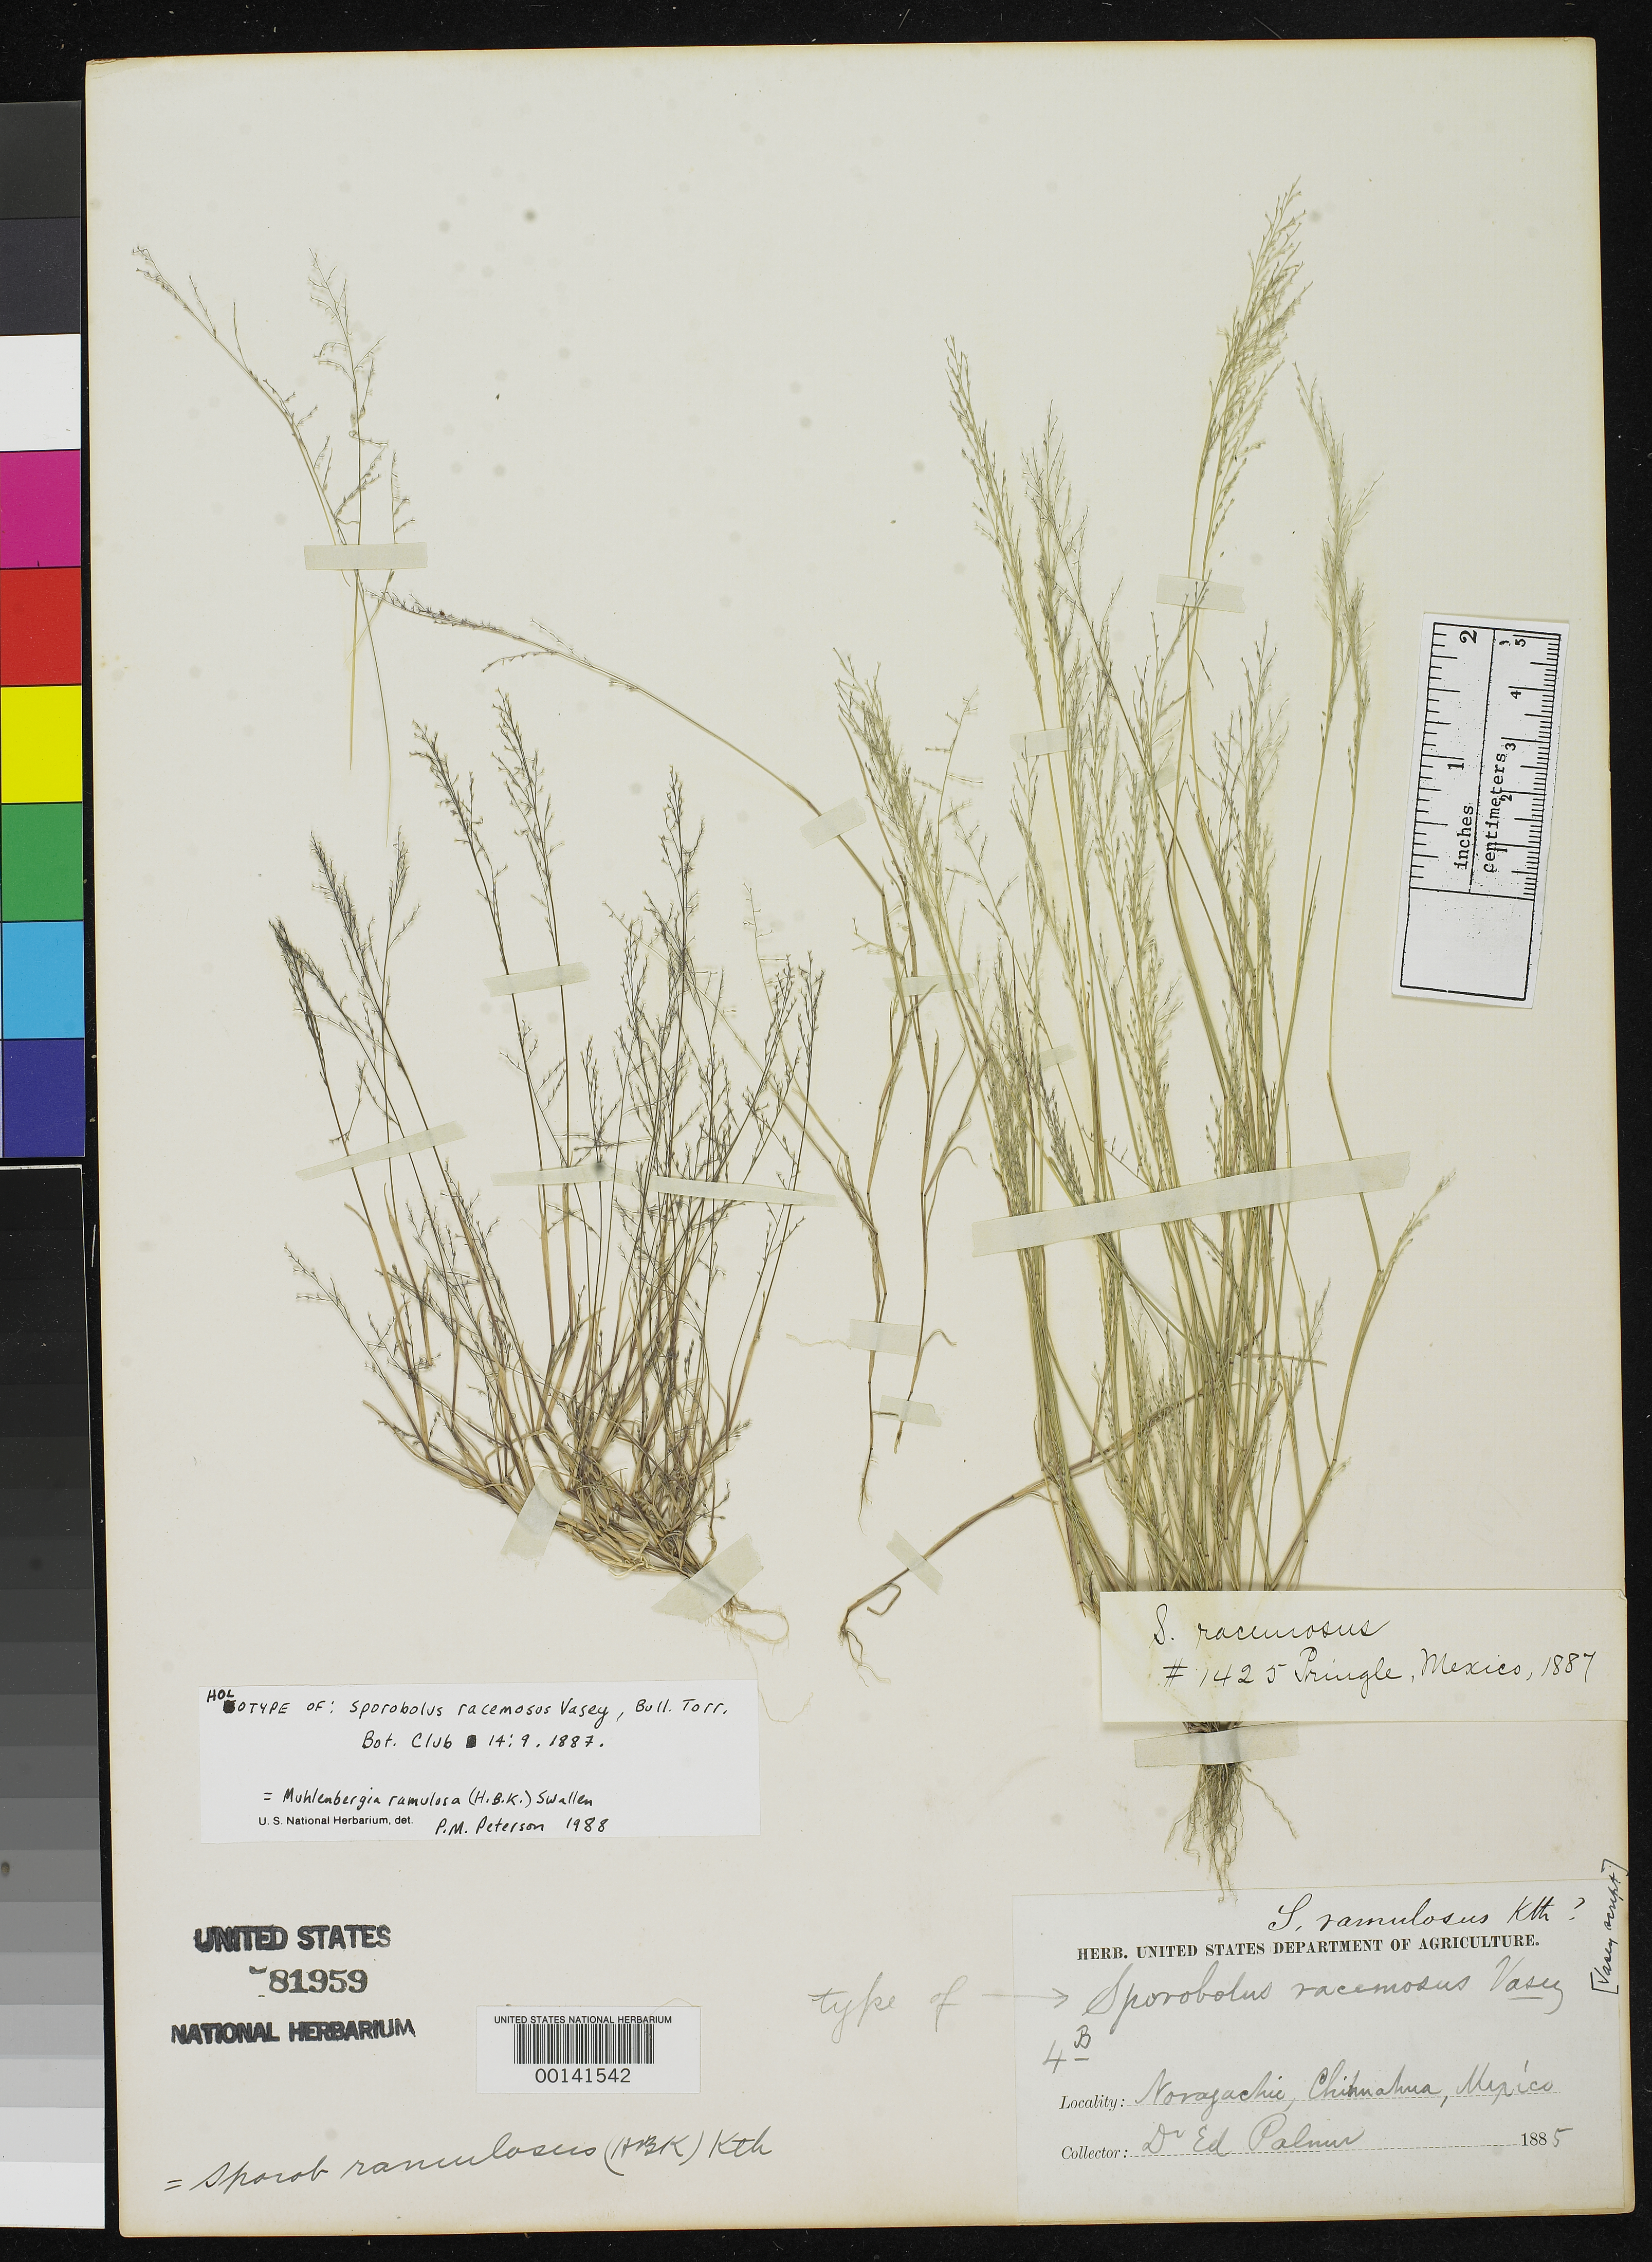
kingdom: Plantae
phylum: Tracheophyta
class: Liliopsida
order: Poales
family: Poaceae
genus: Sporobolus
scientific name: Sporobolus racemosus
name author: Vasey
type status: Holotype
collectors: E. Palmer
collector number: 4b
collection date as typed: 1885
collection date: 1885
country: Mexico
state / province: Chihuahua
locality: Noragachic.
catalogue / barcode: US 81959